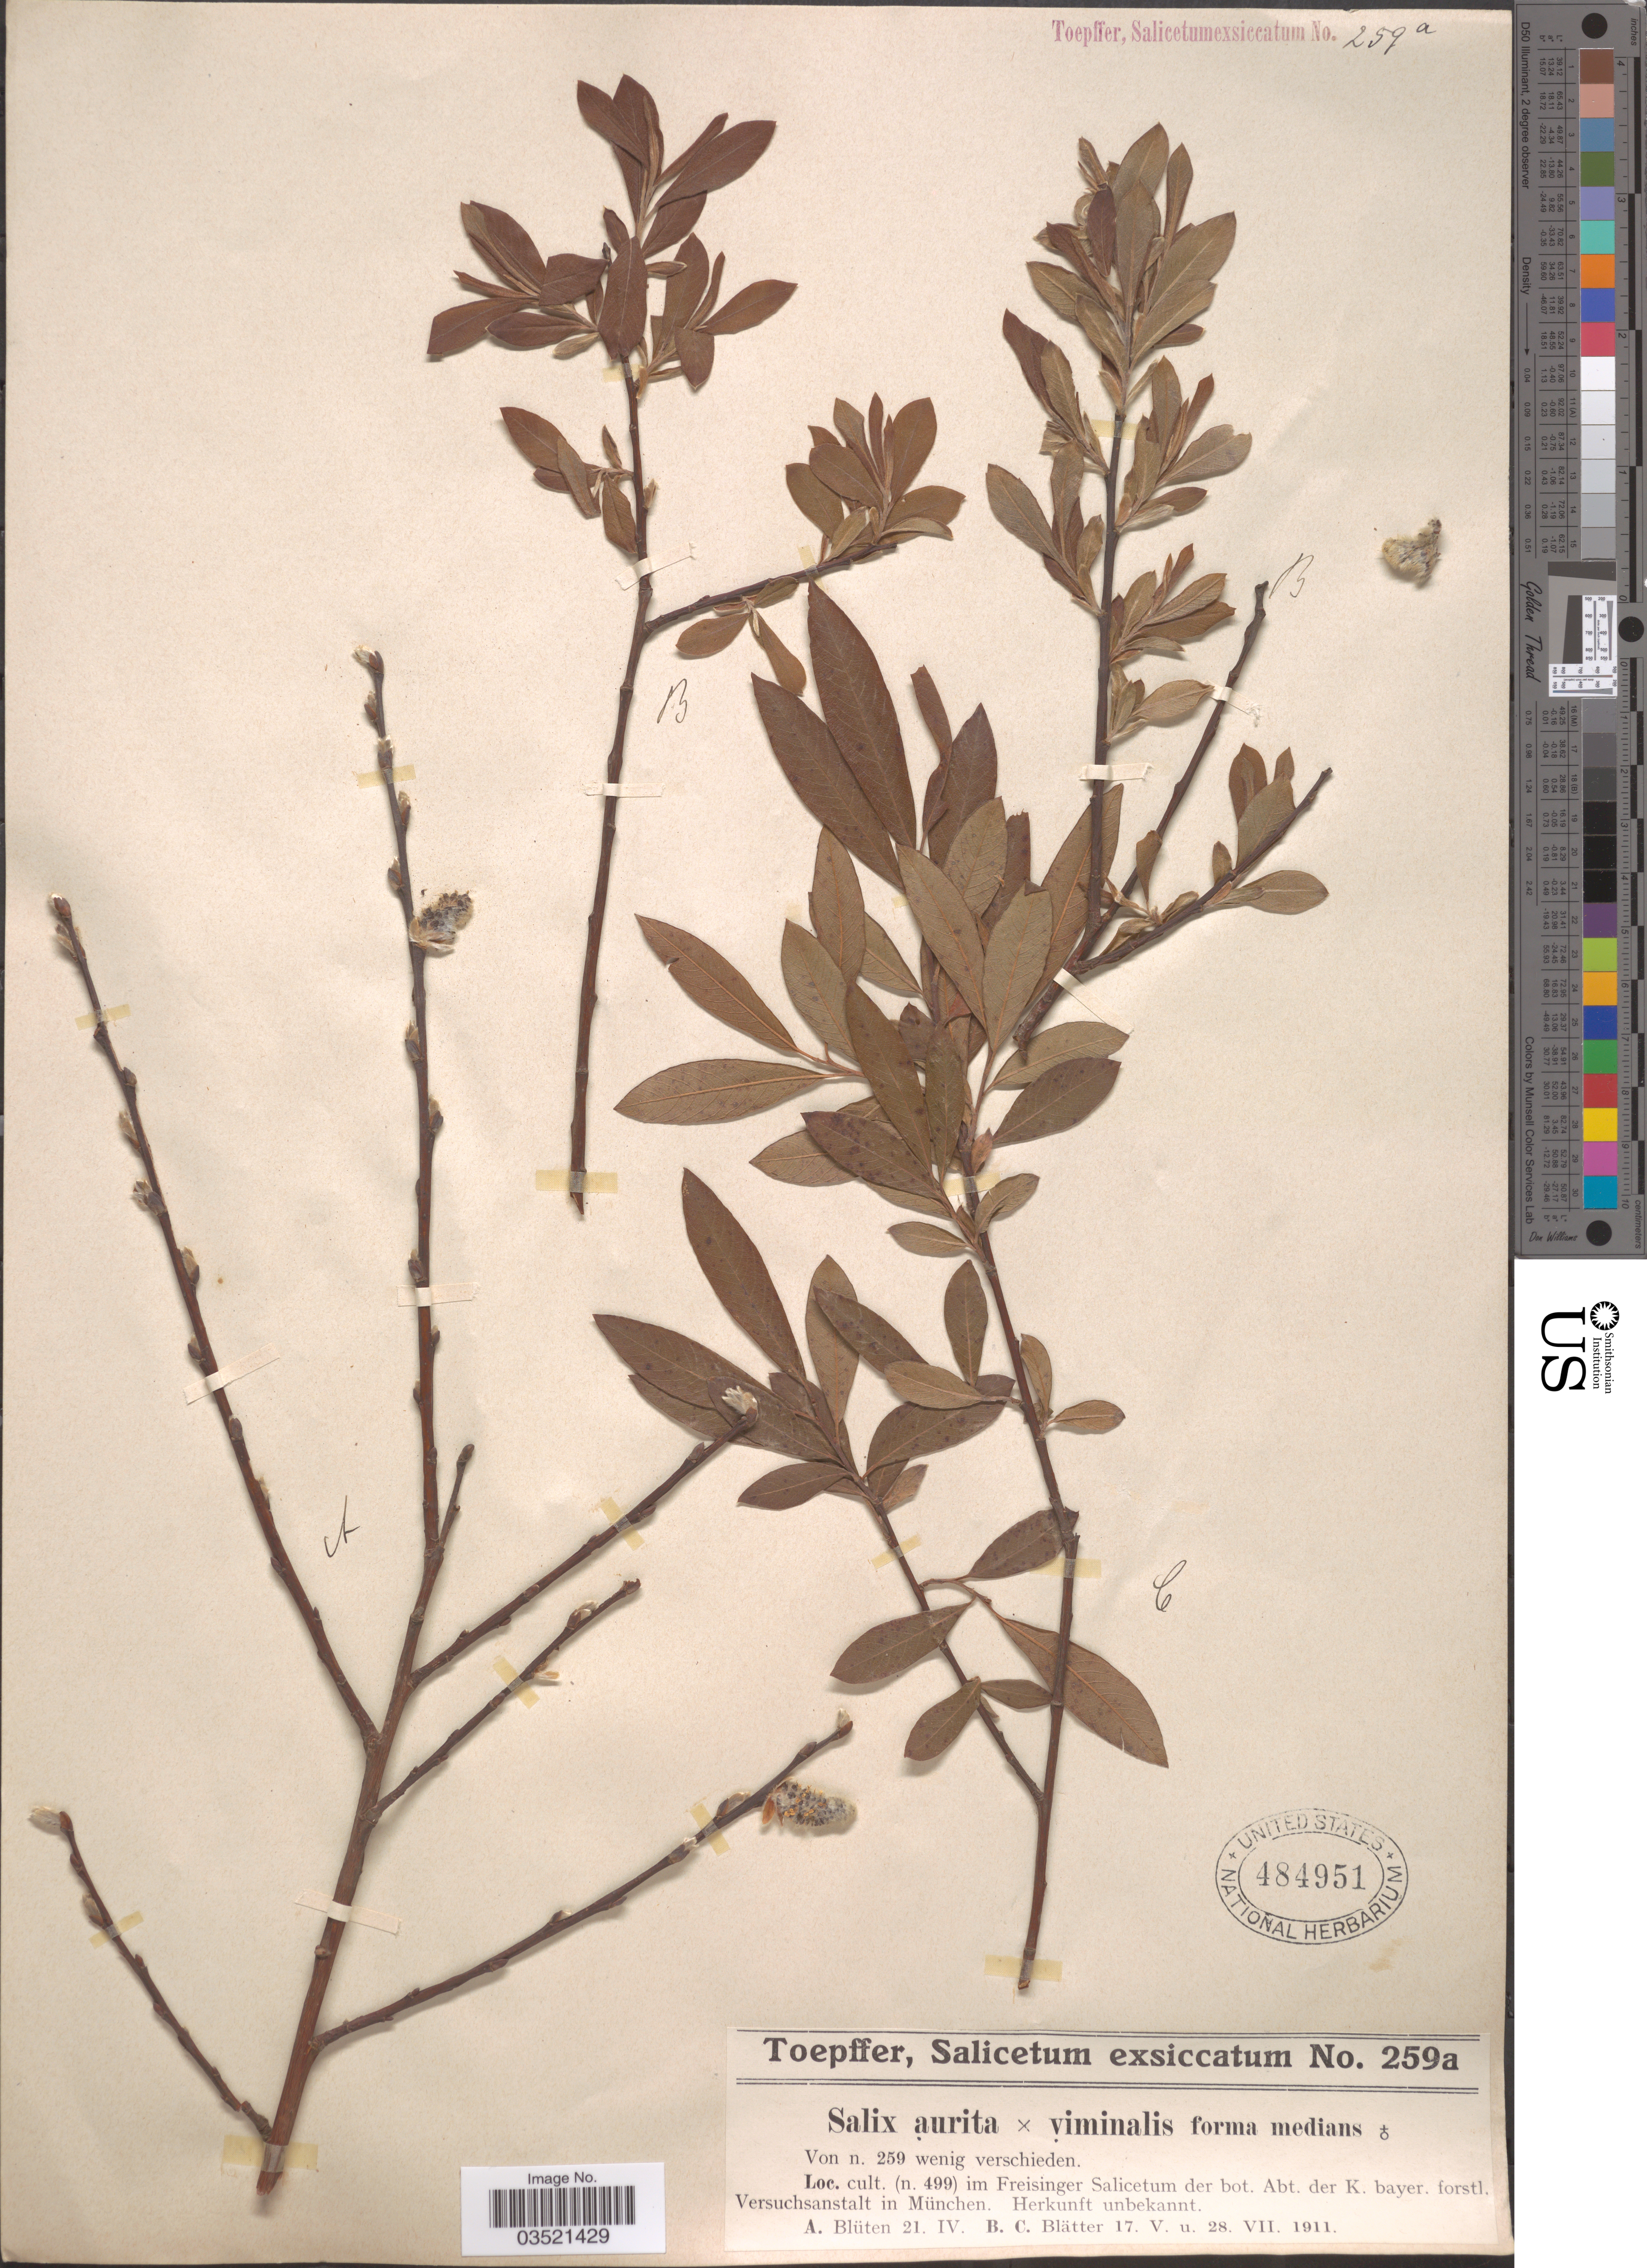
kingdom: Plantae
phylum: Tracheophyta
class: Magnoliopsida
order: Malpighiales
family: Salicaceae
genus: Salix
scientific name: Salix aurita x S. viminalis f. medians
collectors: A. Toepffer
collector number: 259a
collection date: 1911-04-21/1911-07-28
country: Germany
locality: Cult. (n. 499) im Freisinger Salicetum der bot. Abt. der K. bayer. forstl. Versuchsanstalt in München. Herkunft unbekannt.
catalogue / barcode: US 484951